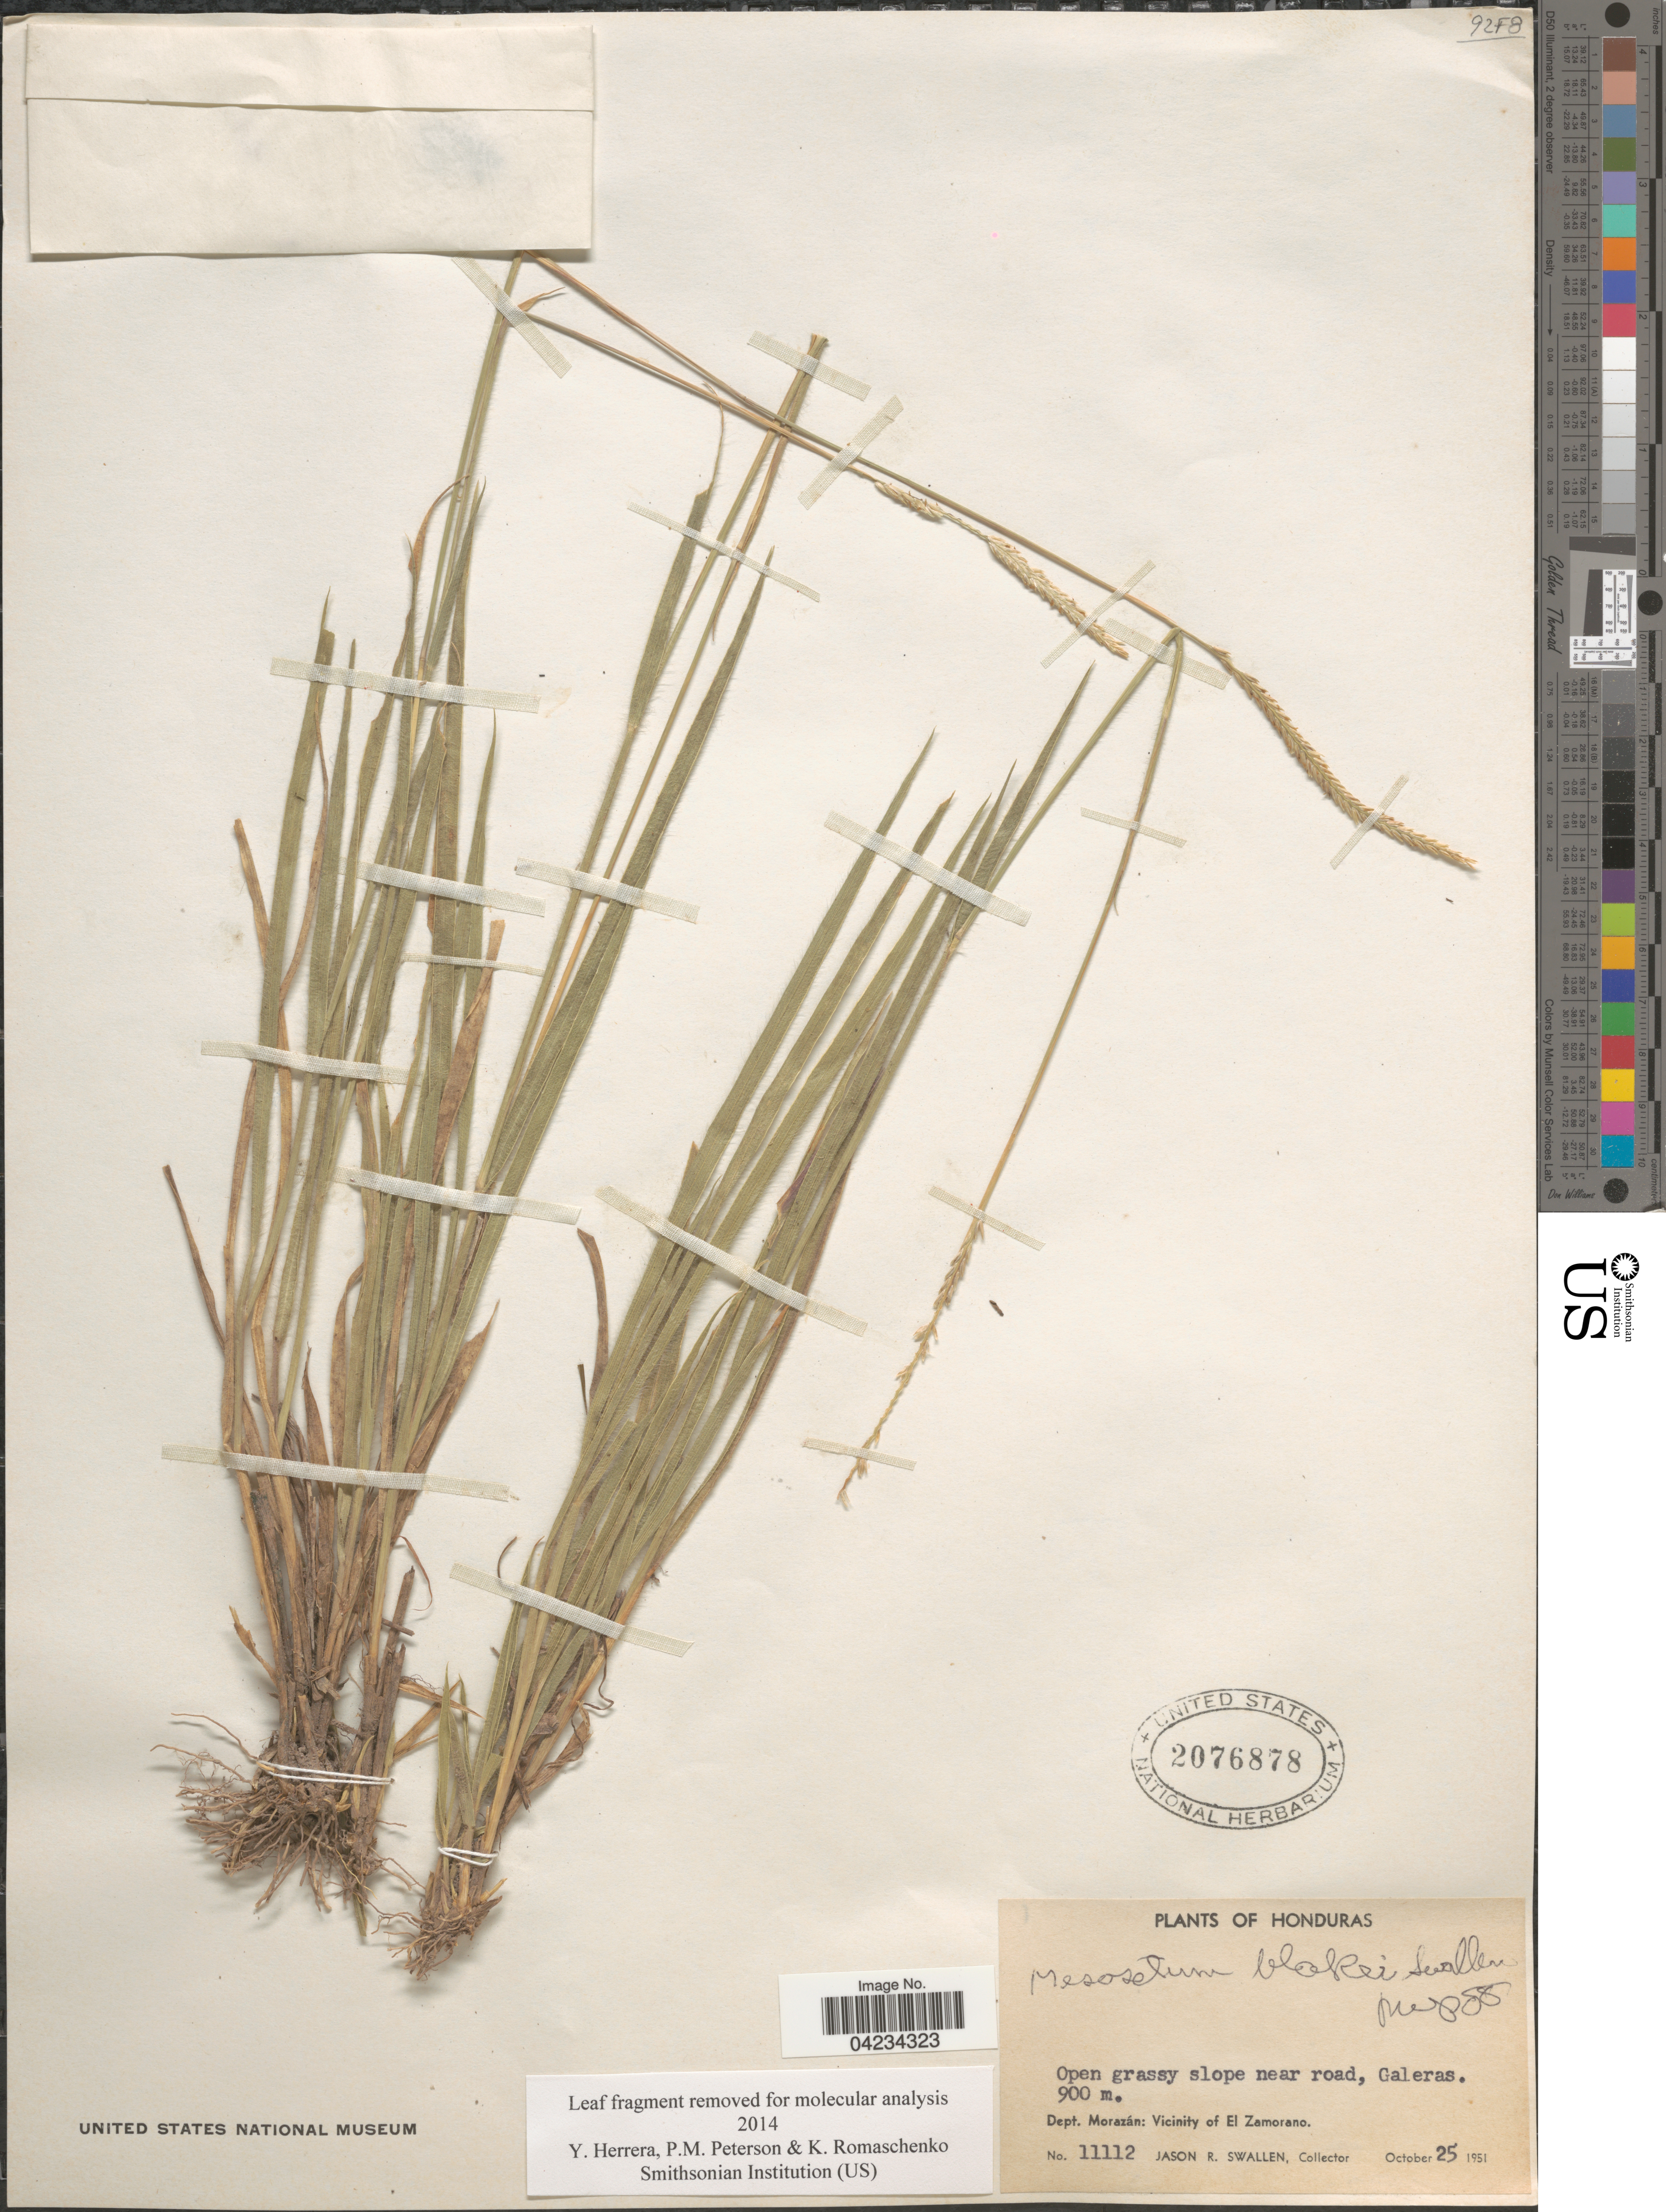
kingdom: Plantae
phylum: Tracheophyta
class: Liliopsida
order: Poales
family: Poaceae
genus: Mesosetum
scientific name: Mesosetum blakei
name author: Swallen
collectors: J. R. Swallen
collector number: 11112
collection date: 1951-10-25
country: Honduras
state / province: Fco. Morazán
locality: Near road, Galeras. Dept. Morazán: Vicinity of El Zamorano.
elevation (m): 900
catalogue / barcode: US 2076878